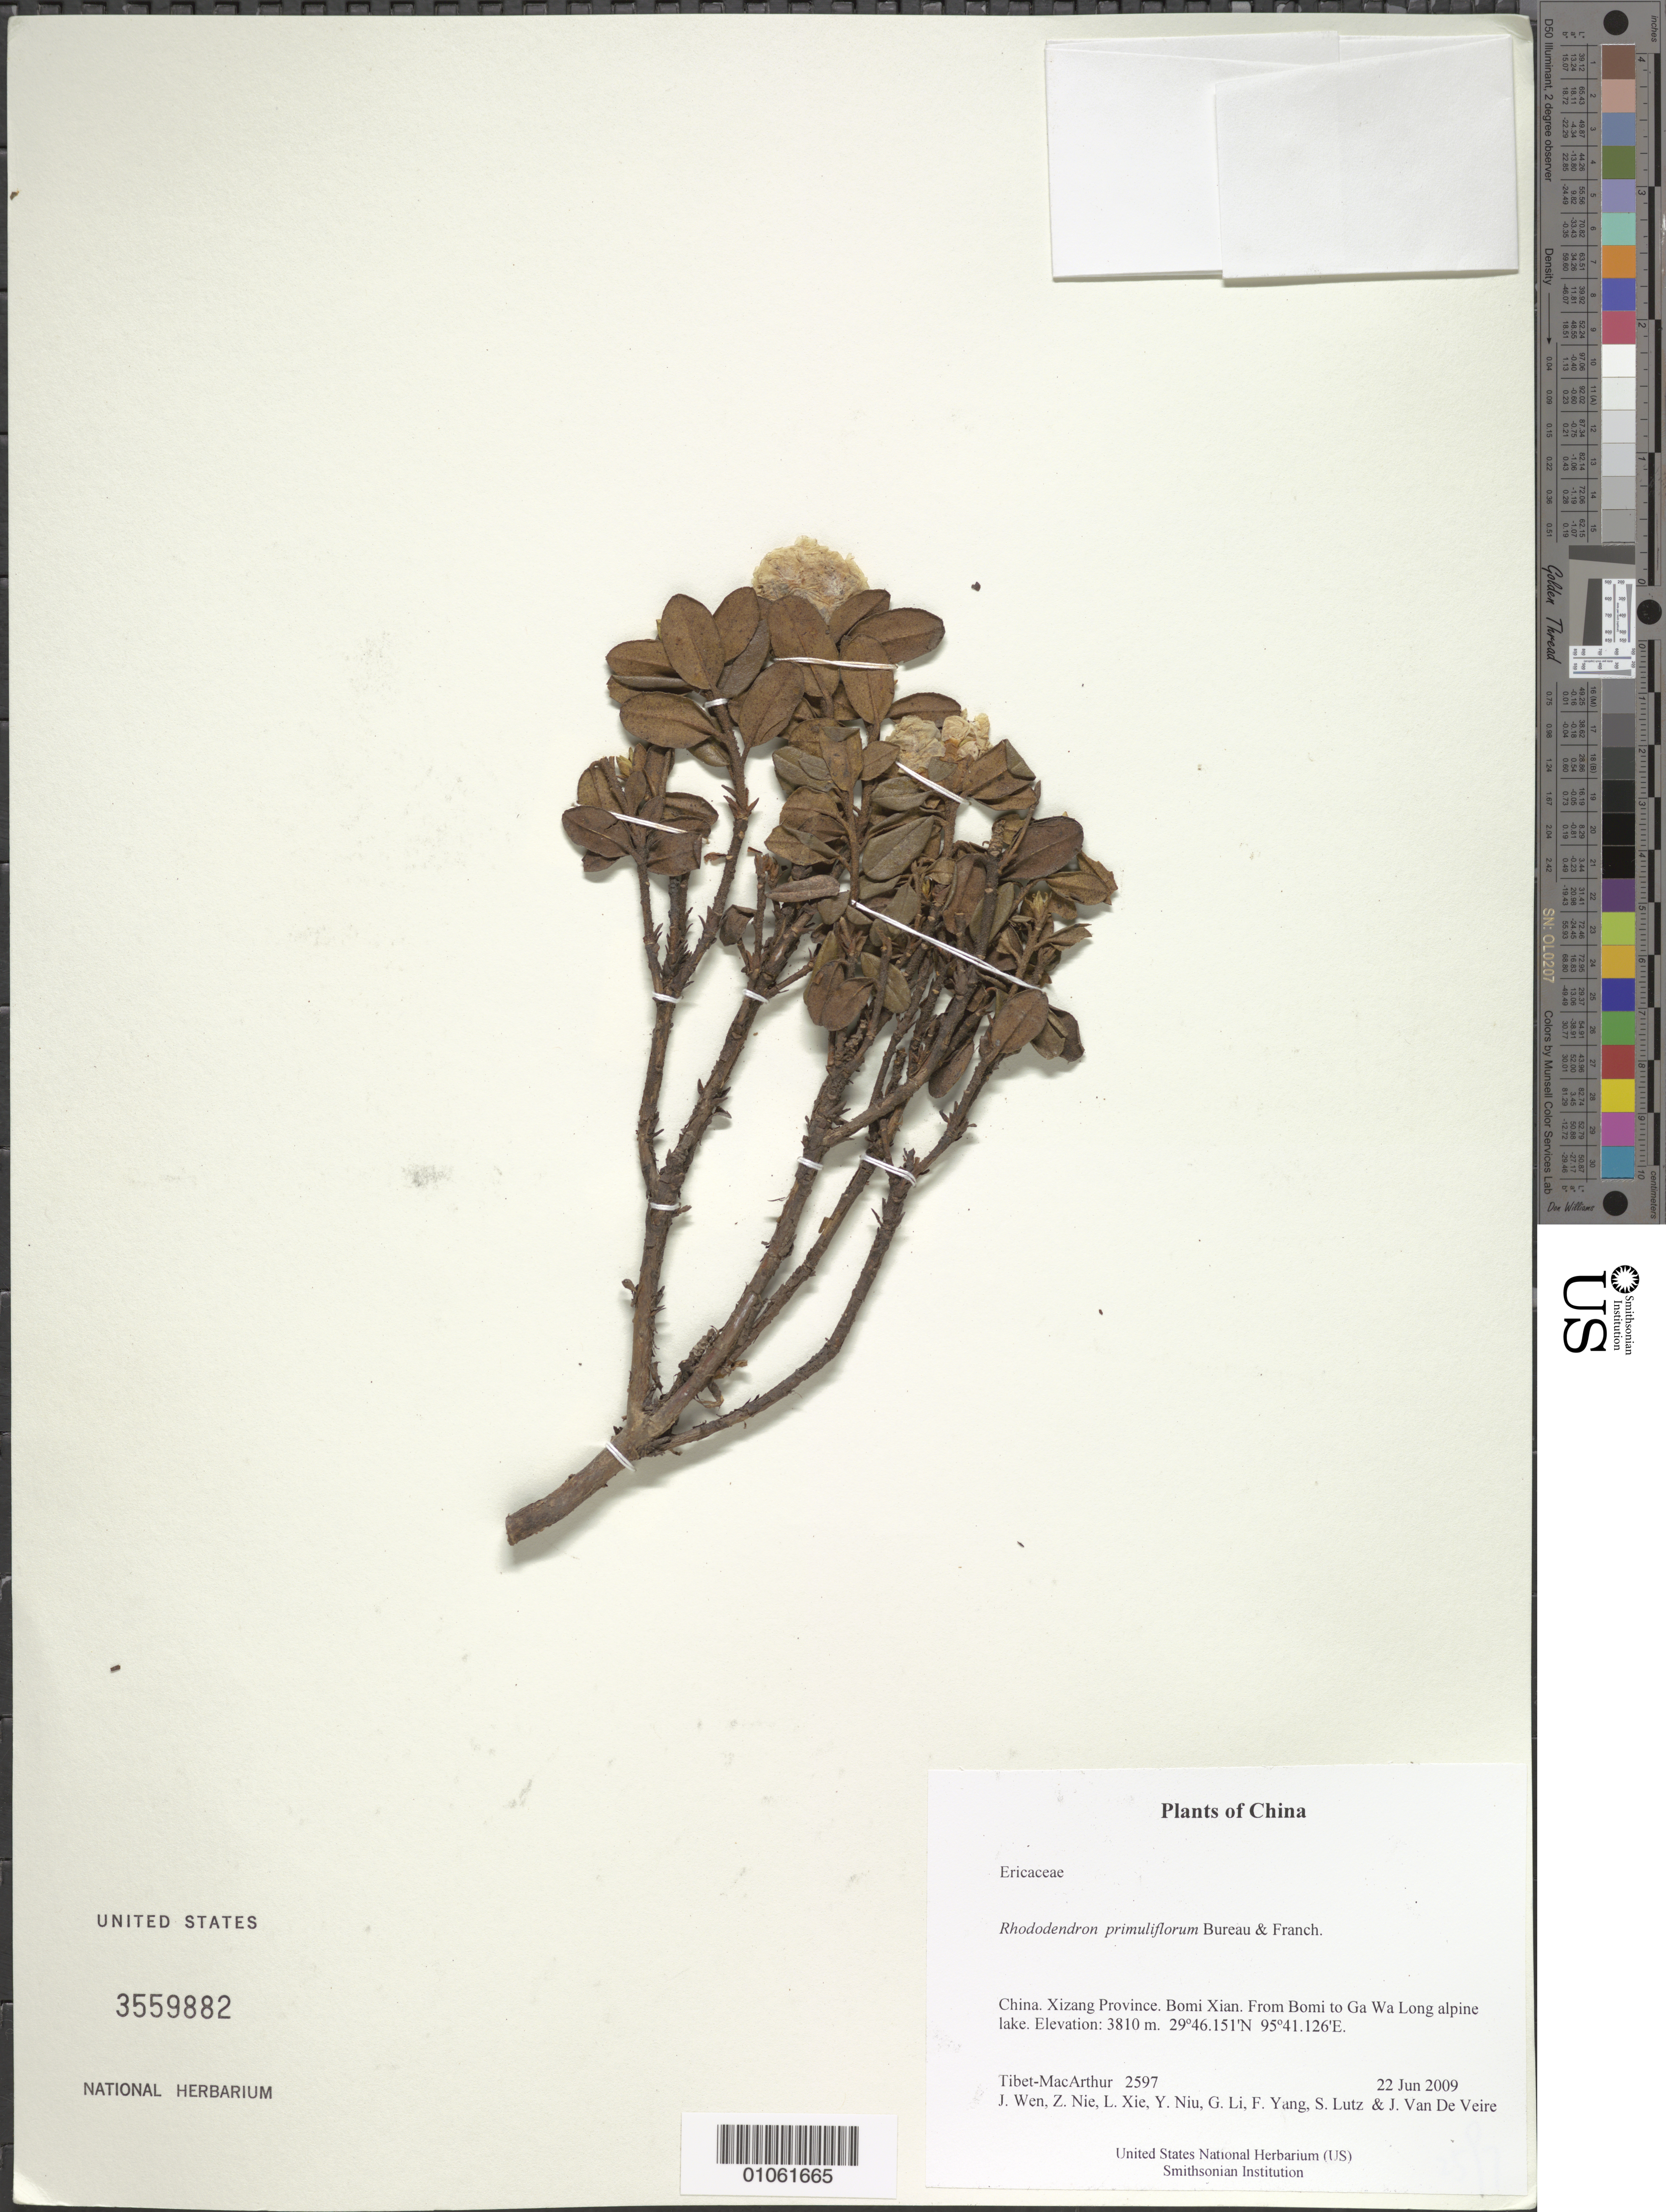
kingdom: Plantae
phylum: Tracheophyta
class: Magnoliopsida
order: Ericales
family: Ericaceae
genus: Rhododendron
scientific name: Rhododendron primuliflorum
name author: É. Bureau & Franch.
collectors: Tibet-MacArthur, J. Wen, Z. Nie, L. Xie, Y. Niu, G. Li, F. Yang, S. Lutz & J. Van De Veire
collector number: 2597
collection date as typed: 22 Jun 2009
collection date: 2009-06-22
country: China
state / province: Xizang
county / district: Bomi Xian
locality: From Bomi to Ga Wa Long alpine lake.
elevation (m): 3810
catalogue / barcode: US 3559882